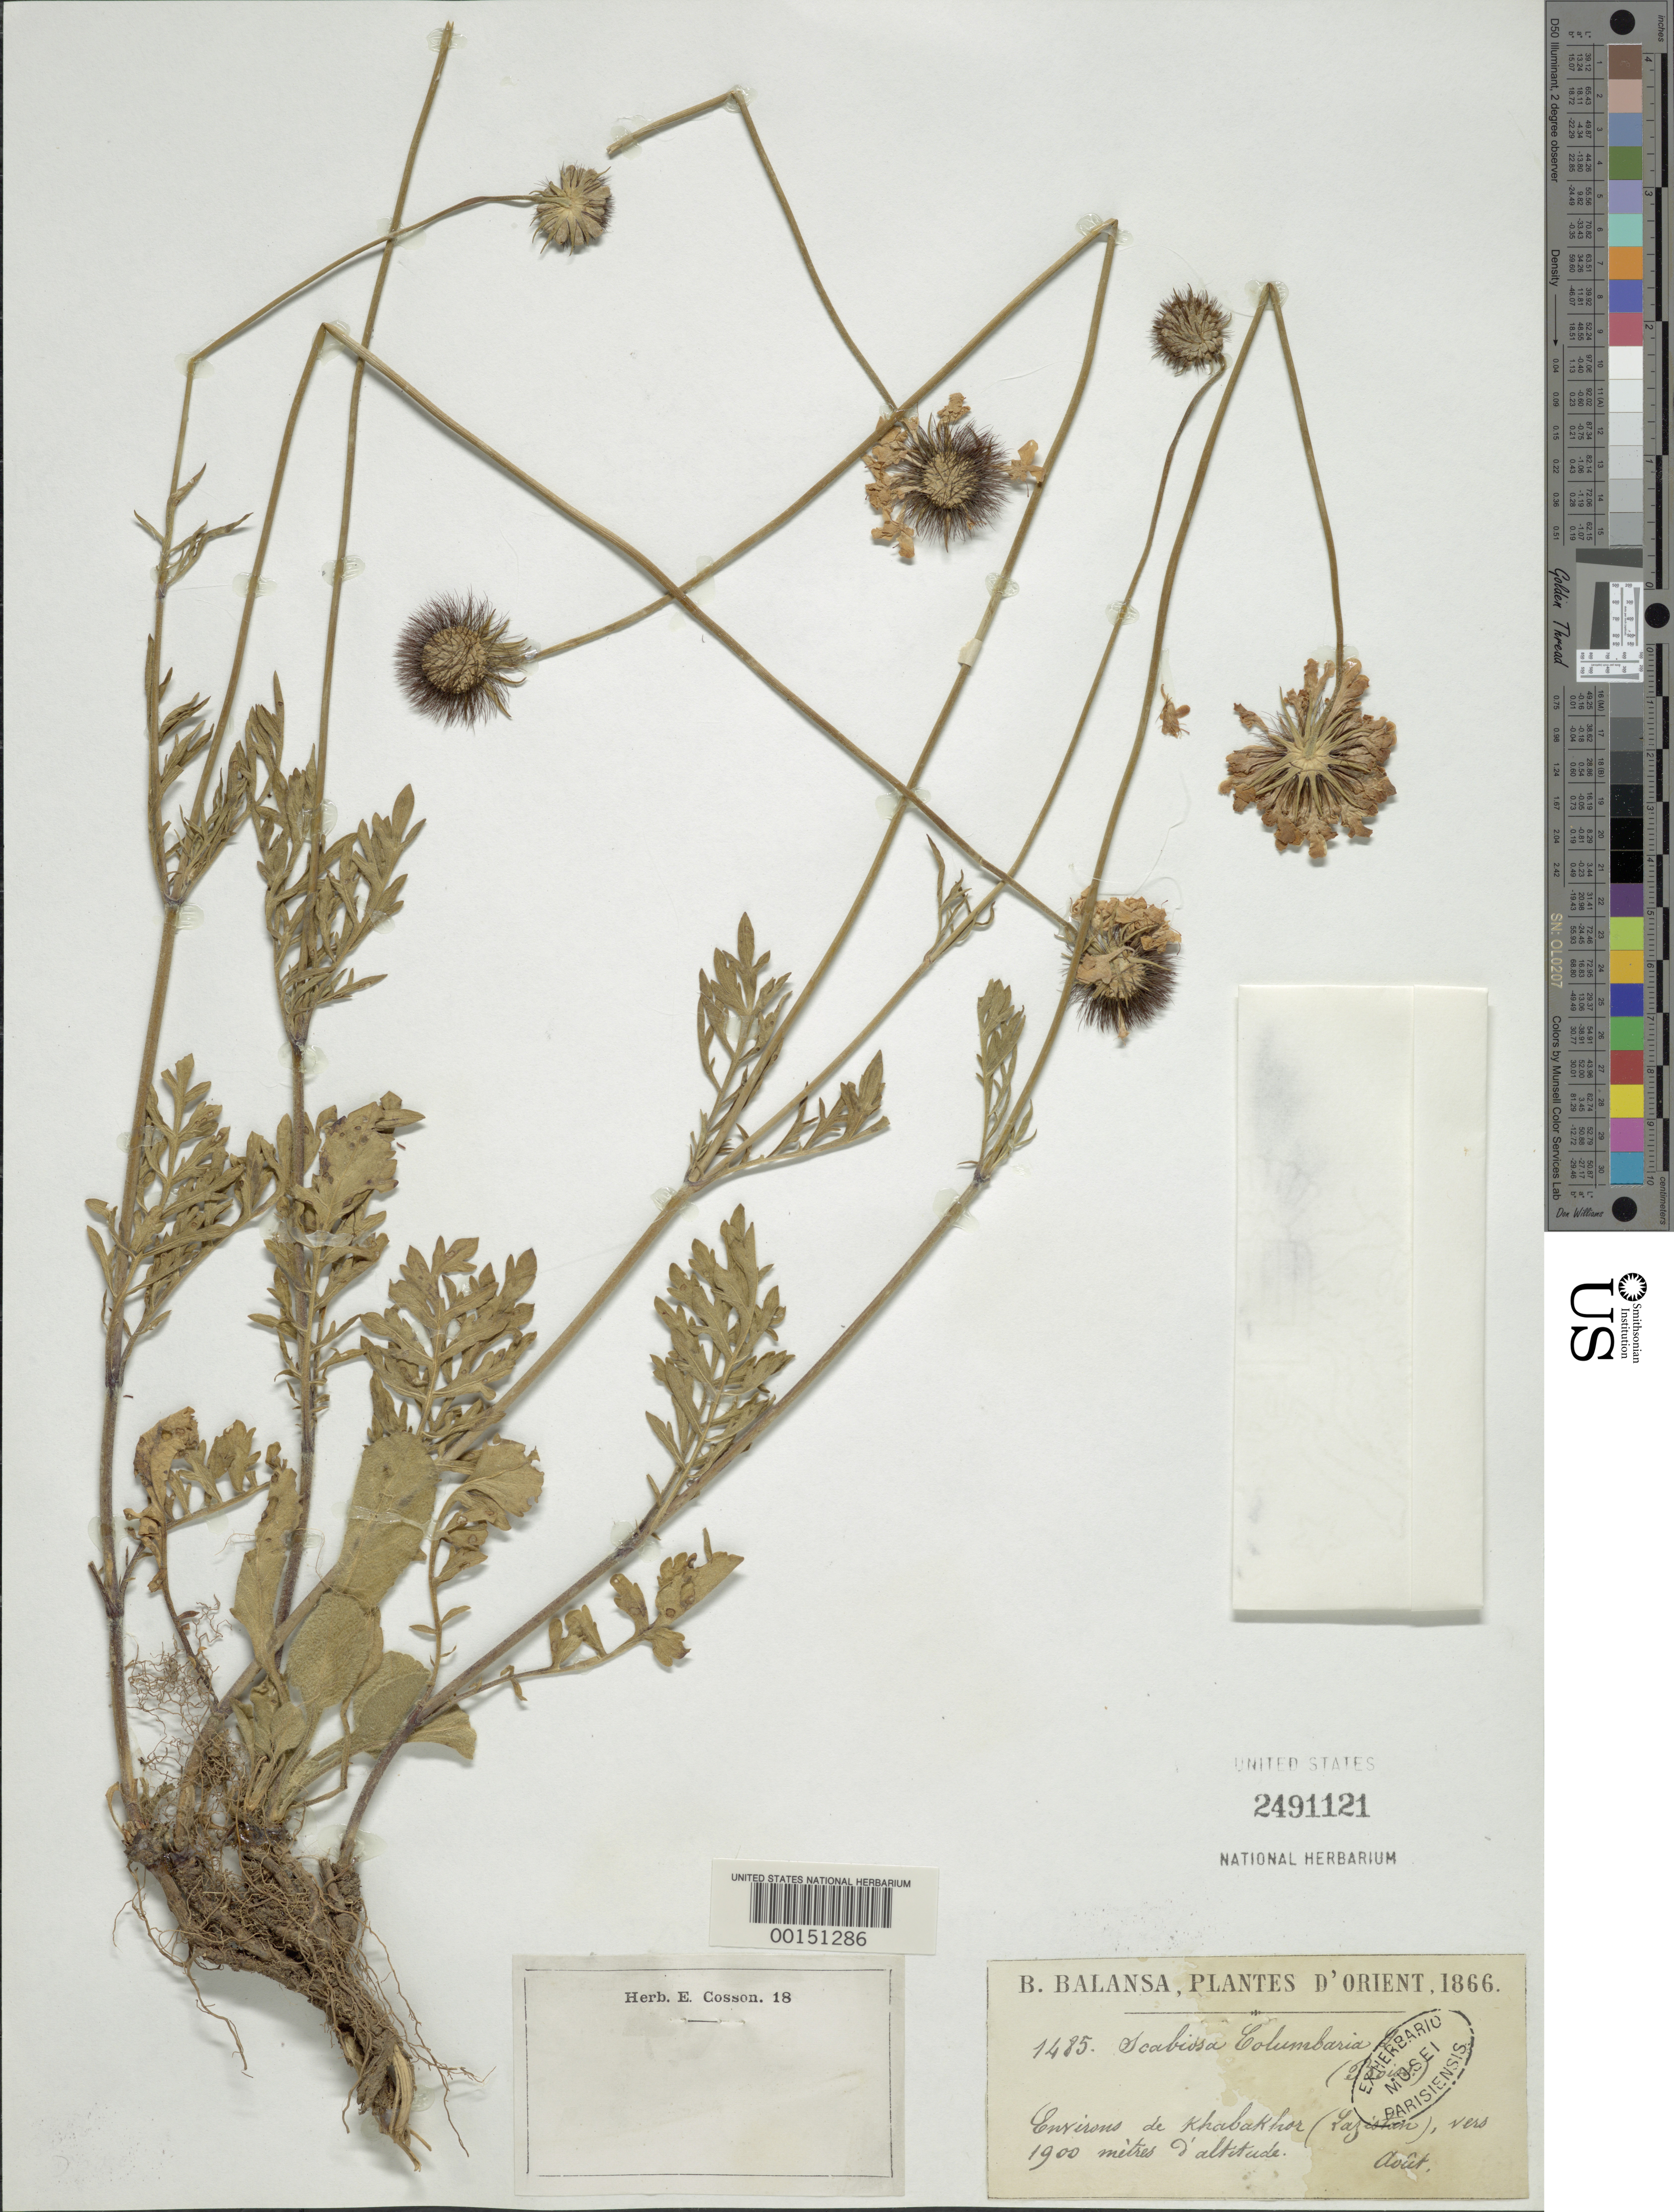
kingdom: Plantae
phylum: Tracheophyta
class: Magnoliopsida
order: Dipsacales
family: Caprifoliaceae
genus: Scabiosa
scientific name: Scabiosa columbaria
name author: L.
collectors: J. L. Sidey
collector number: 3651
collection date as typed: Oct 1961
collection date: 1961-10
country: South Africa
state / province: KwaZulu-Natal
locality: Town Hill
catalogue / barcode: US 2491121